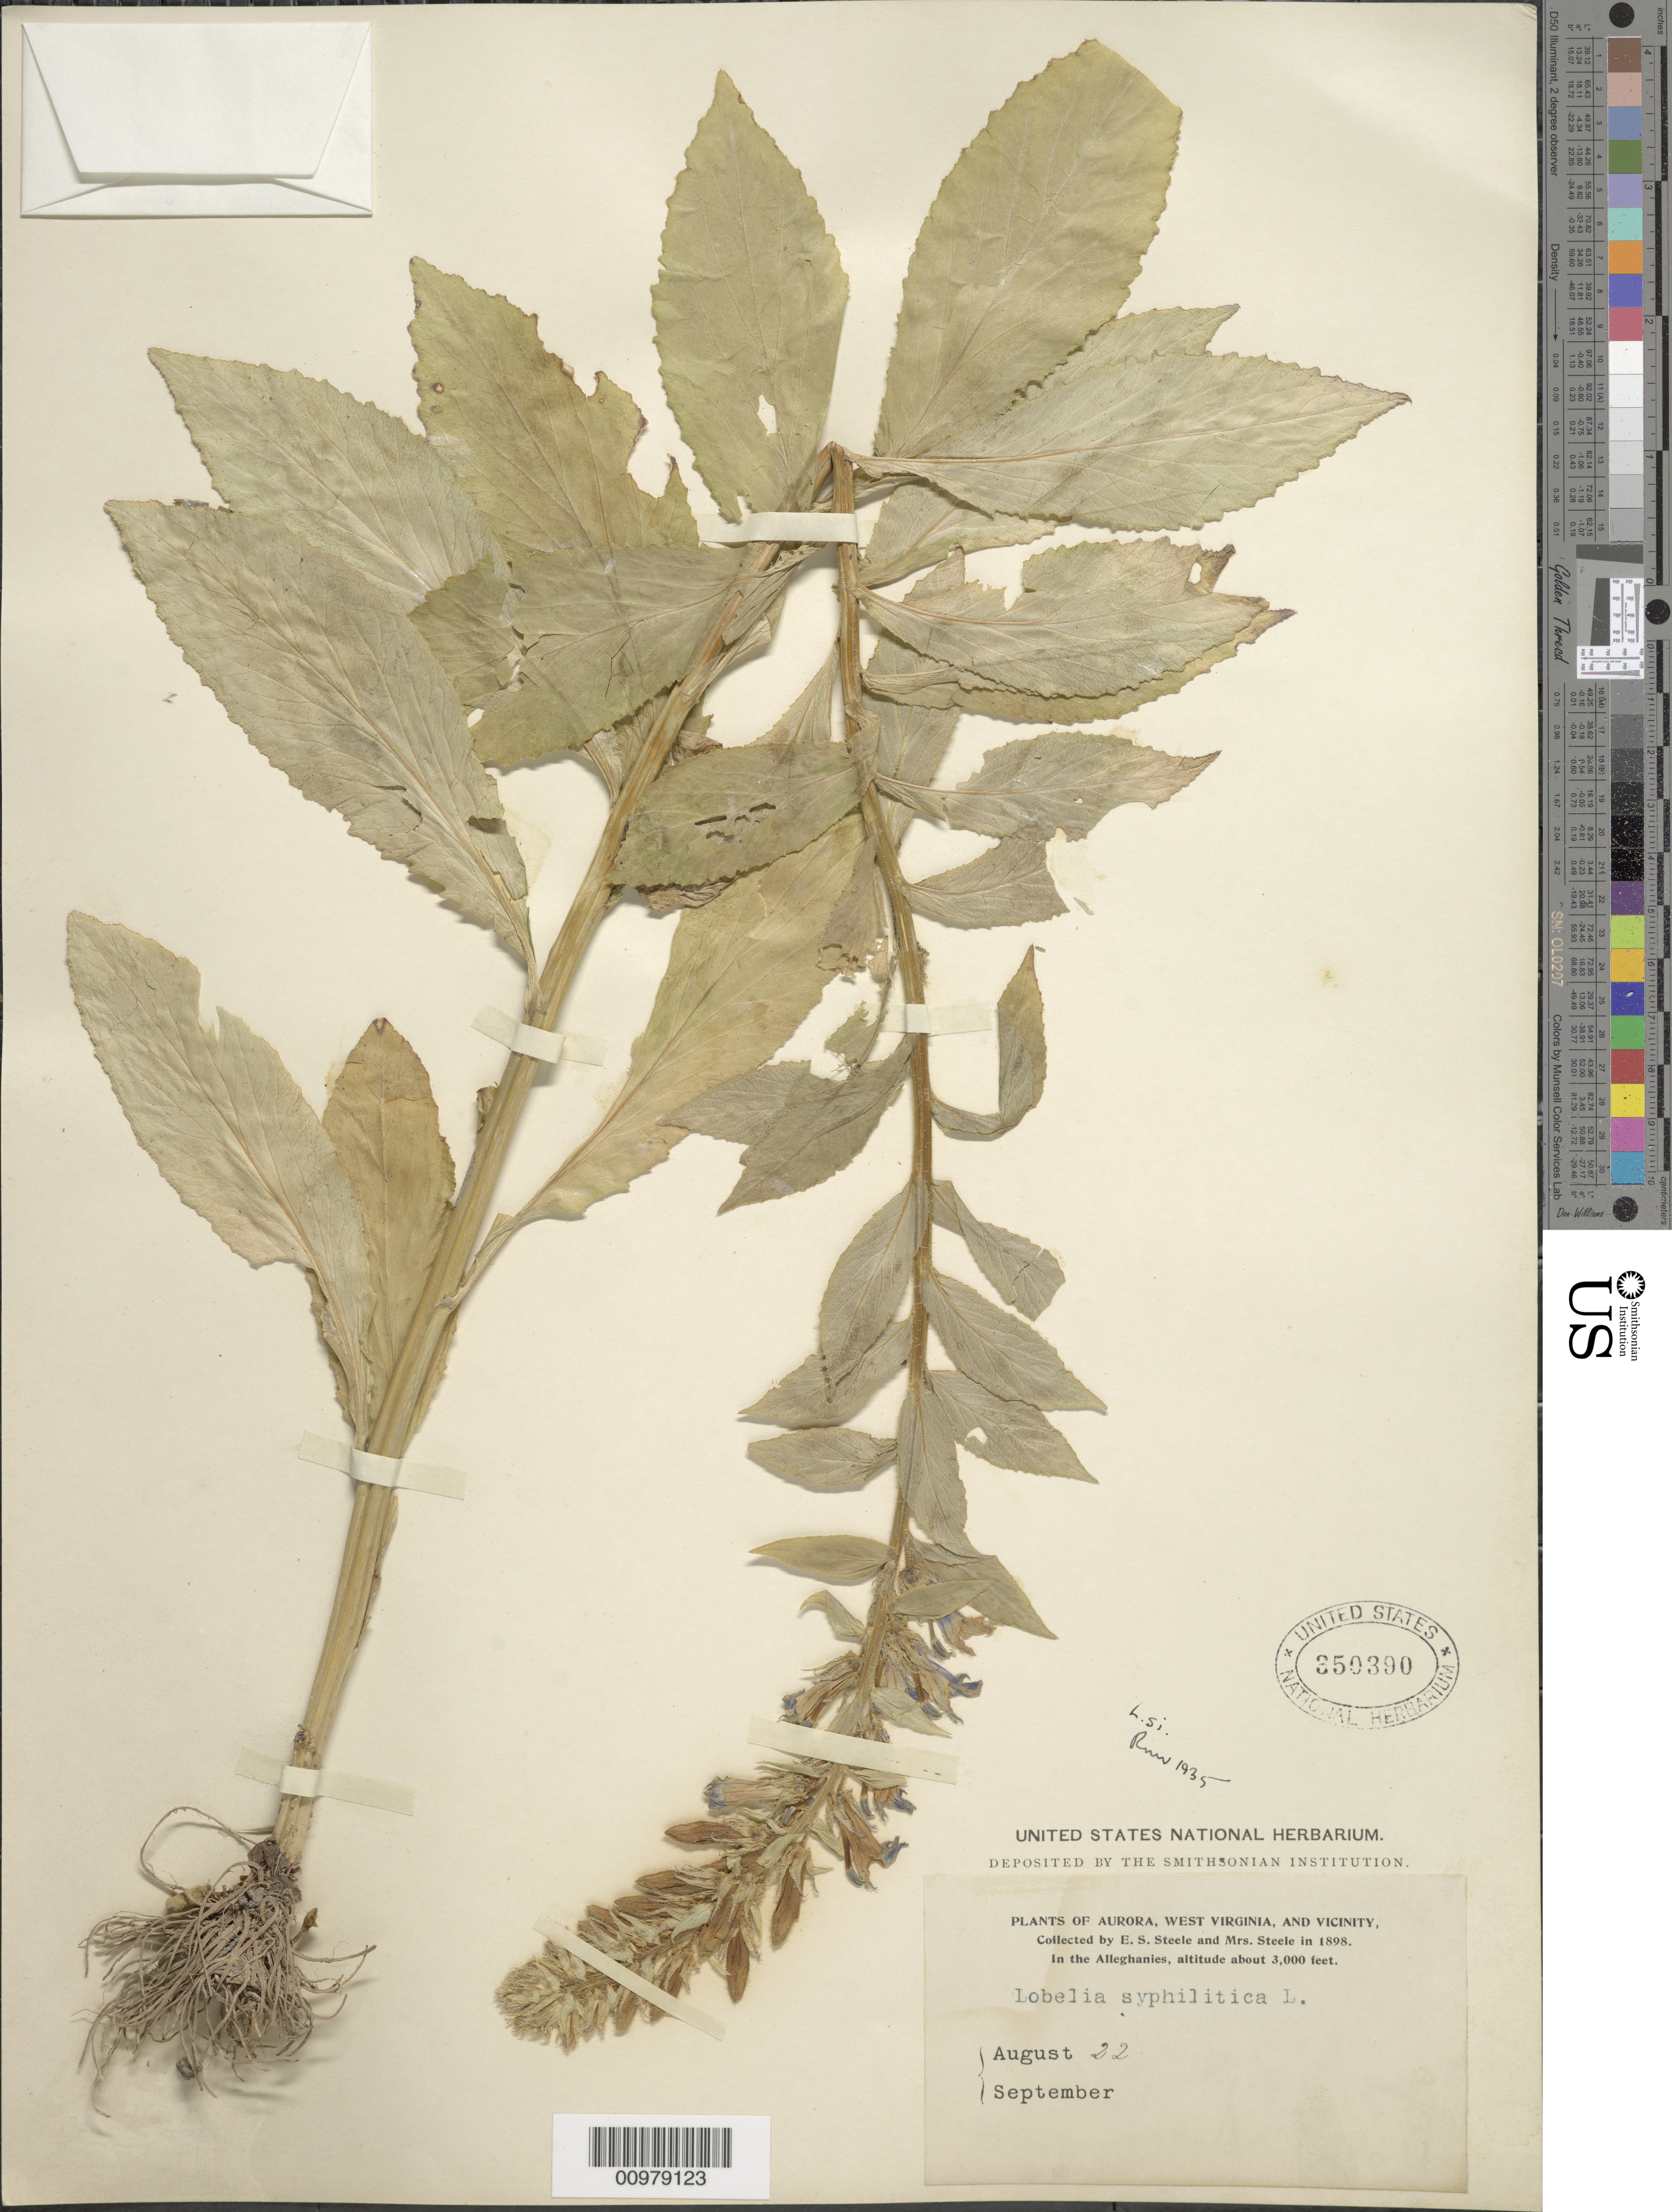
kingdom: Plantae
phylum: Tracheophyta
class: Magnoliopsida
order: Asterales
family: Campanulaceae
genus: Lobelia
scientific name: Lobelia siphilitica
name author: L.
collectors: E. Steele & Mrs. E. S. Steele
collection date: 1898-08-22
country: United States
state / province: West Virginia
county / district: Preston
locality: Aurora, in the Alleghanies.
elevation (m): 914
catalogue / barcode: US 350390